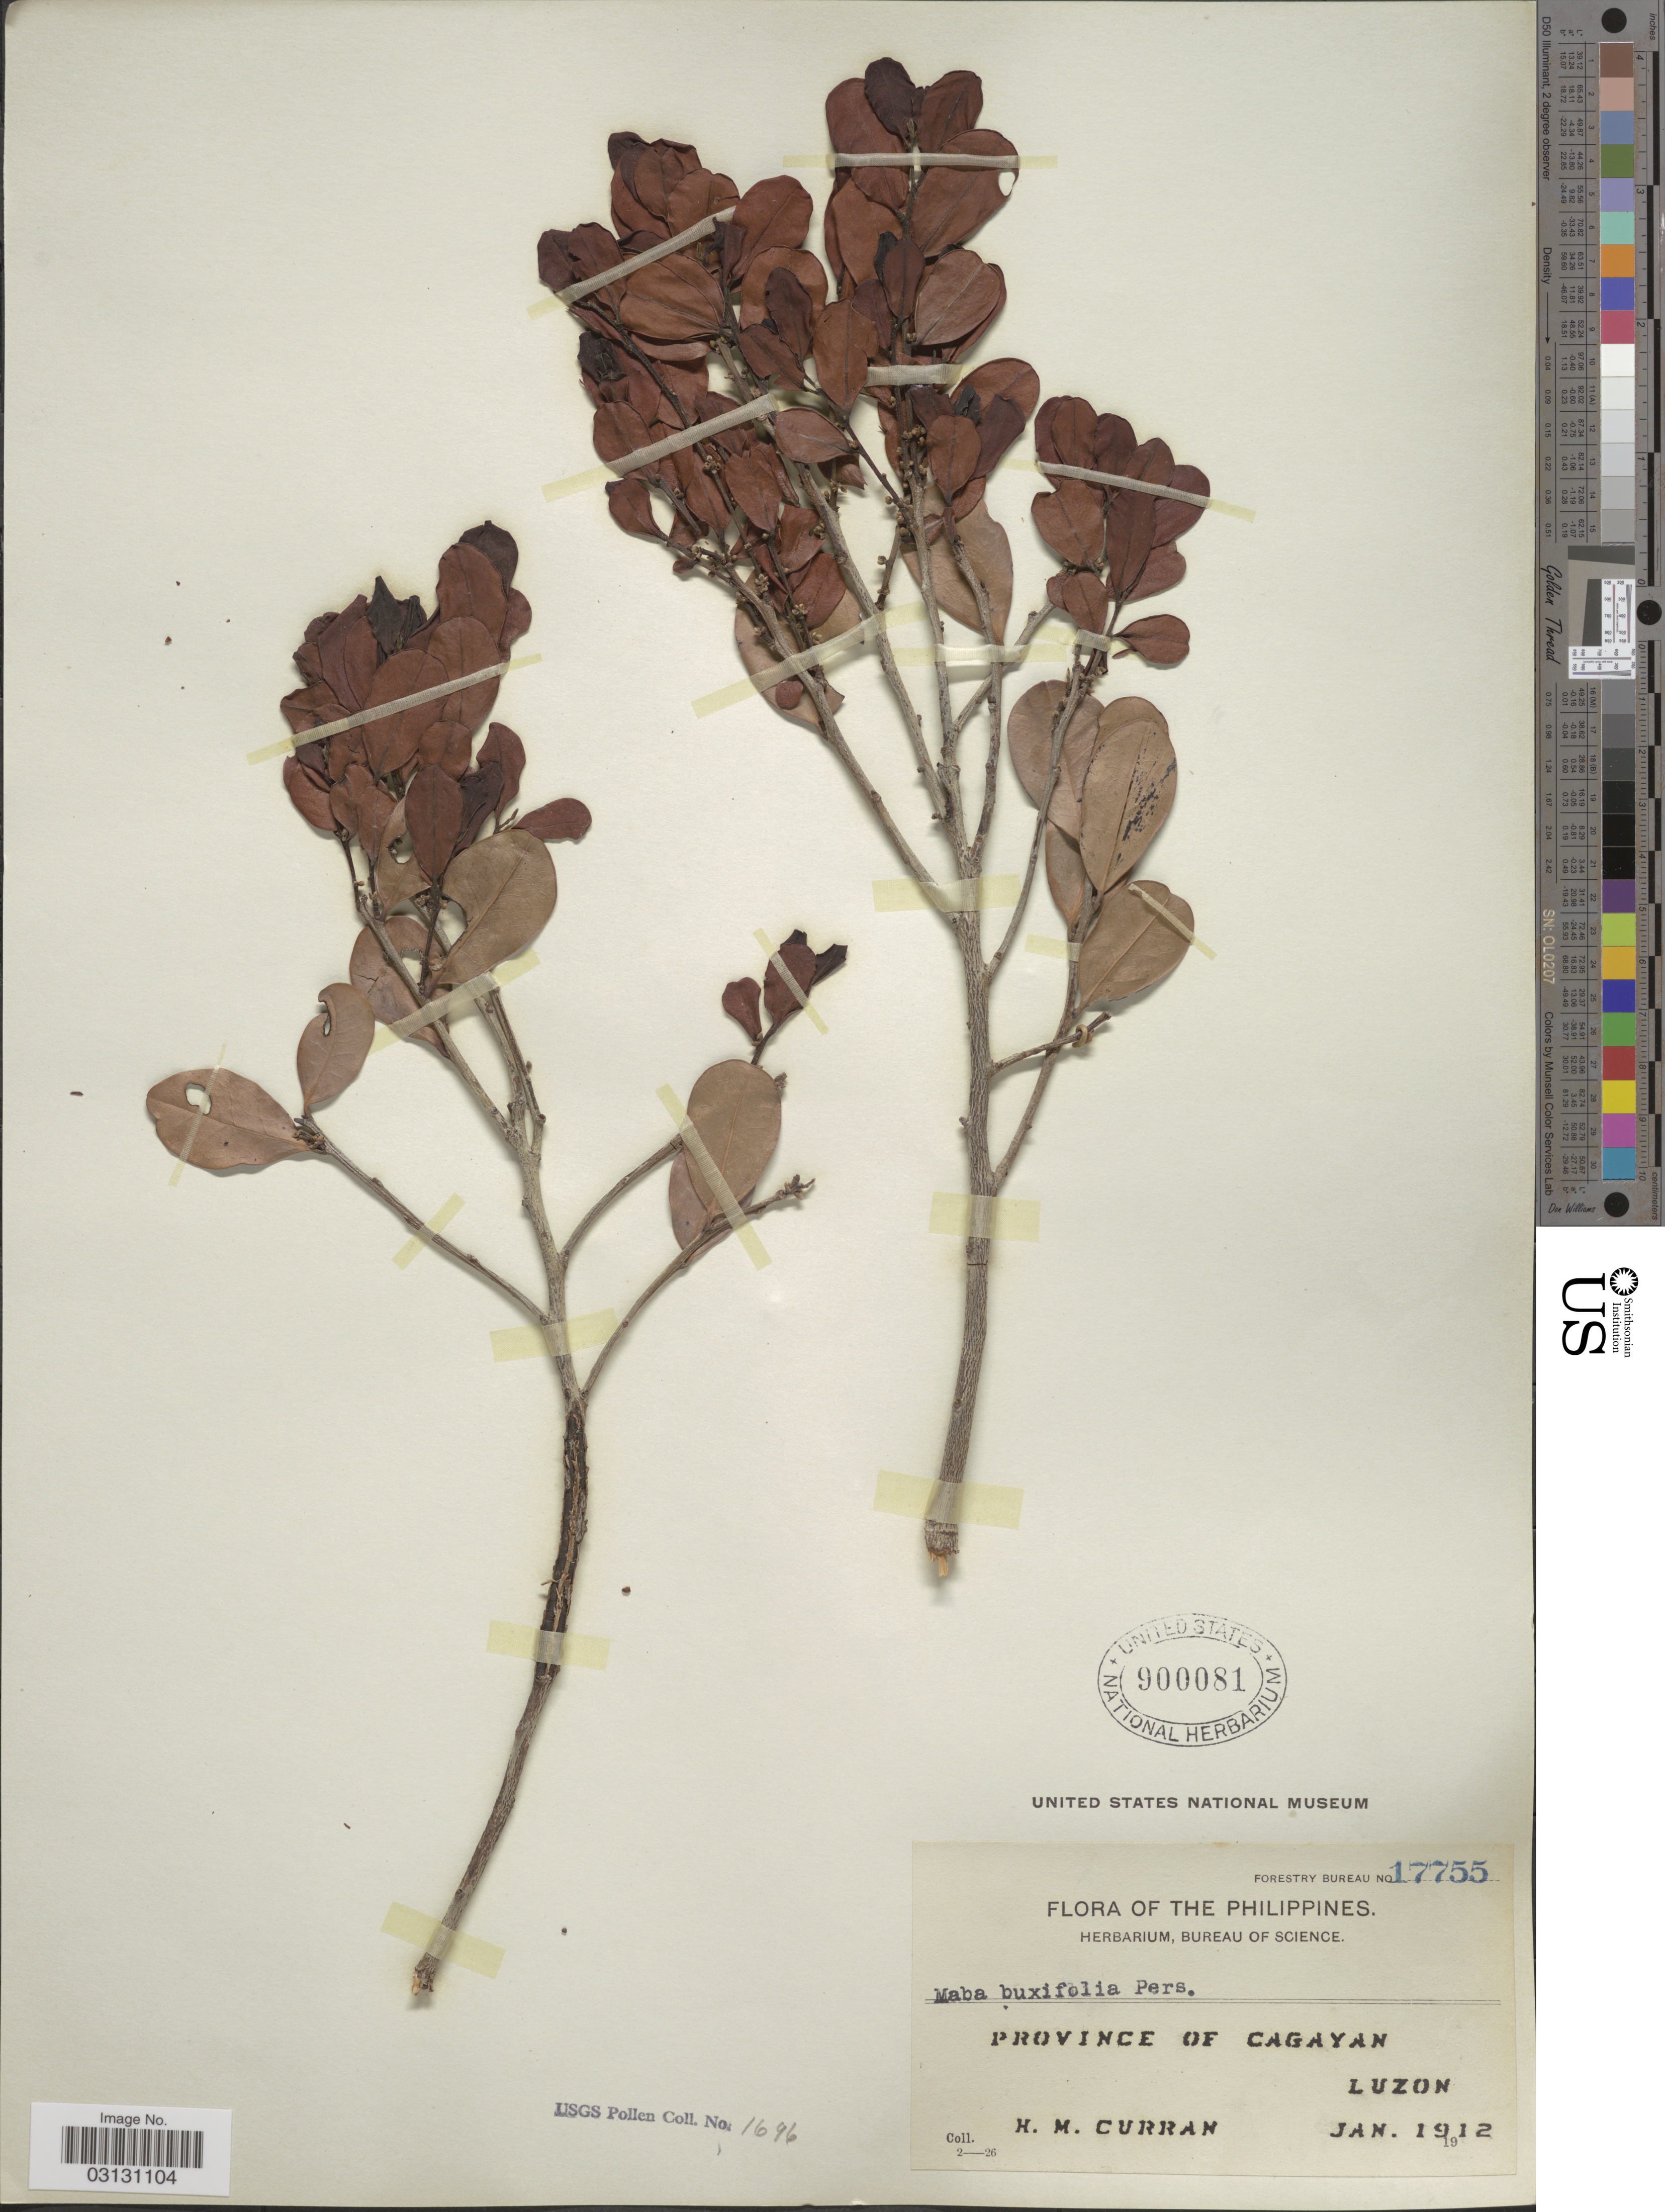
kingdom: Plantae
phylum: Tracheophyta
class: Magnoliopsida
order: Ericales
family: Ebenaceae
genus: Diospyros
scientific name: Diospyros ferrea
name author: (Willd.) Bakh.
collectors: H. M. Curran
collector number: Forestry Bureau 17755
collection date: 1912-01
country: Philippines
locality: Province of Cagayan. Luzon.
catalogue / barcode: US 900081